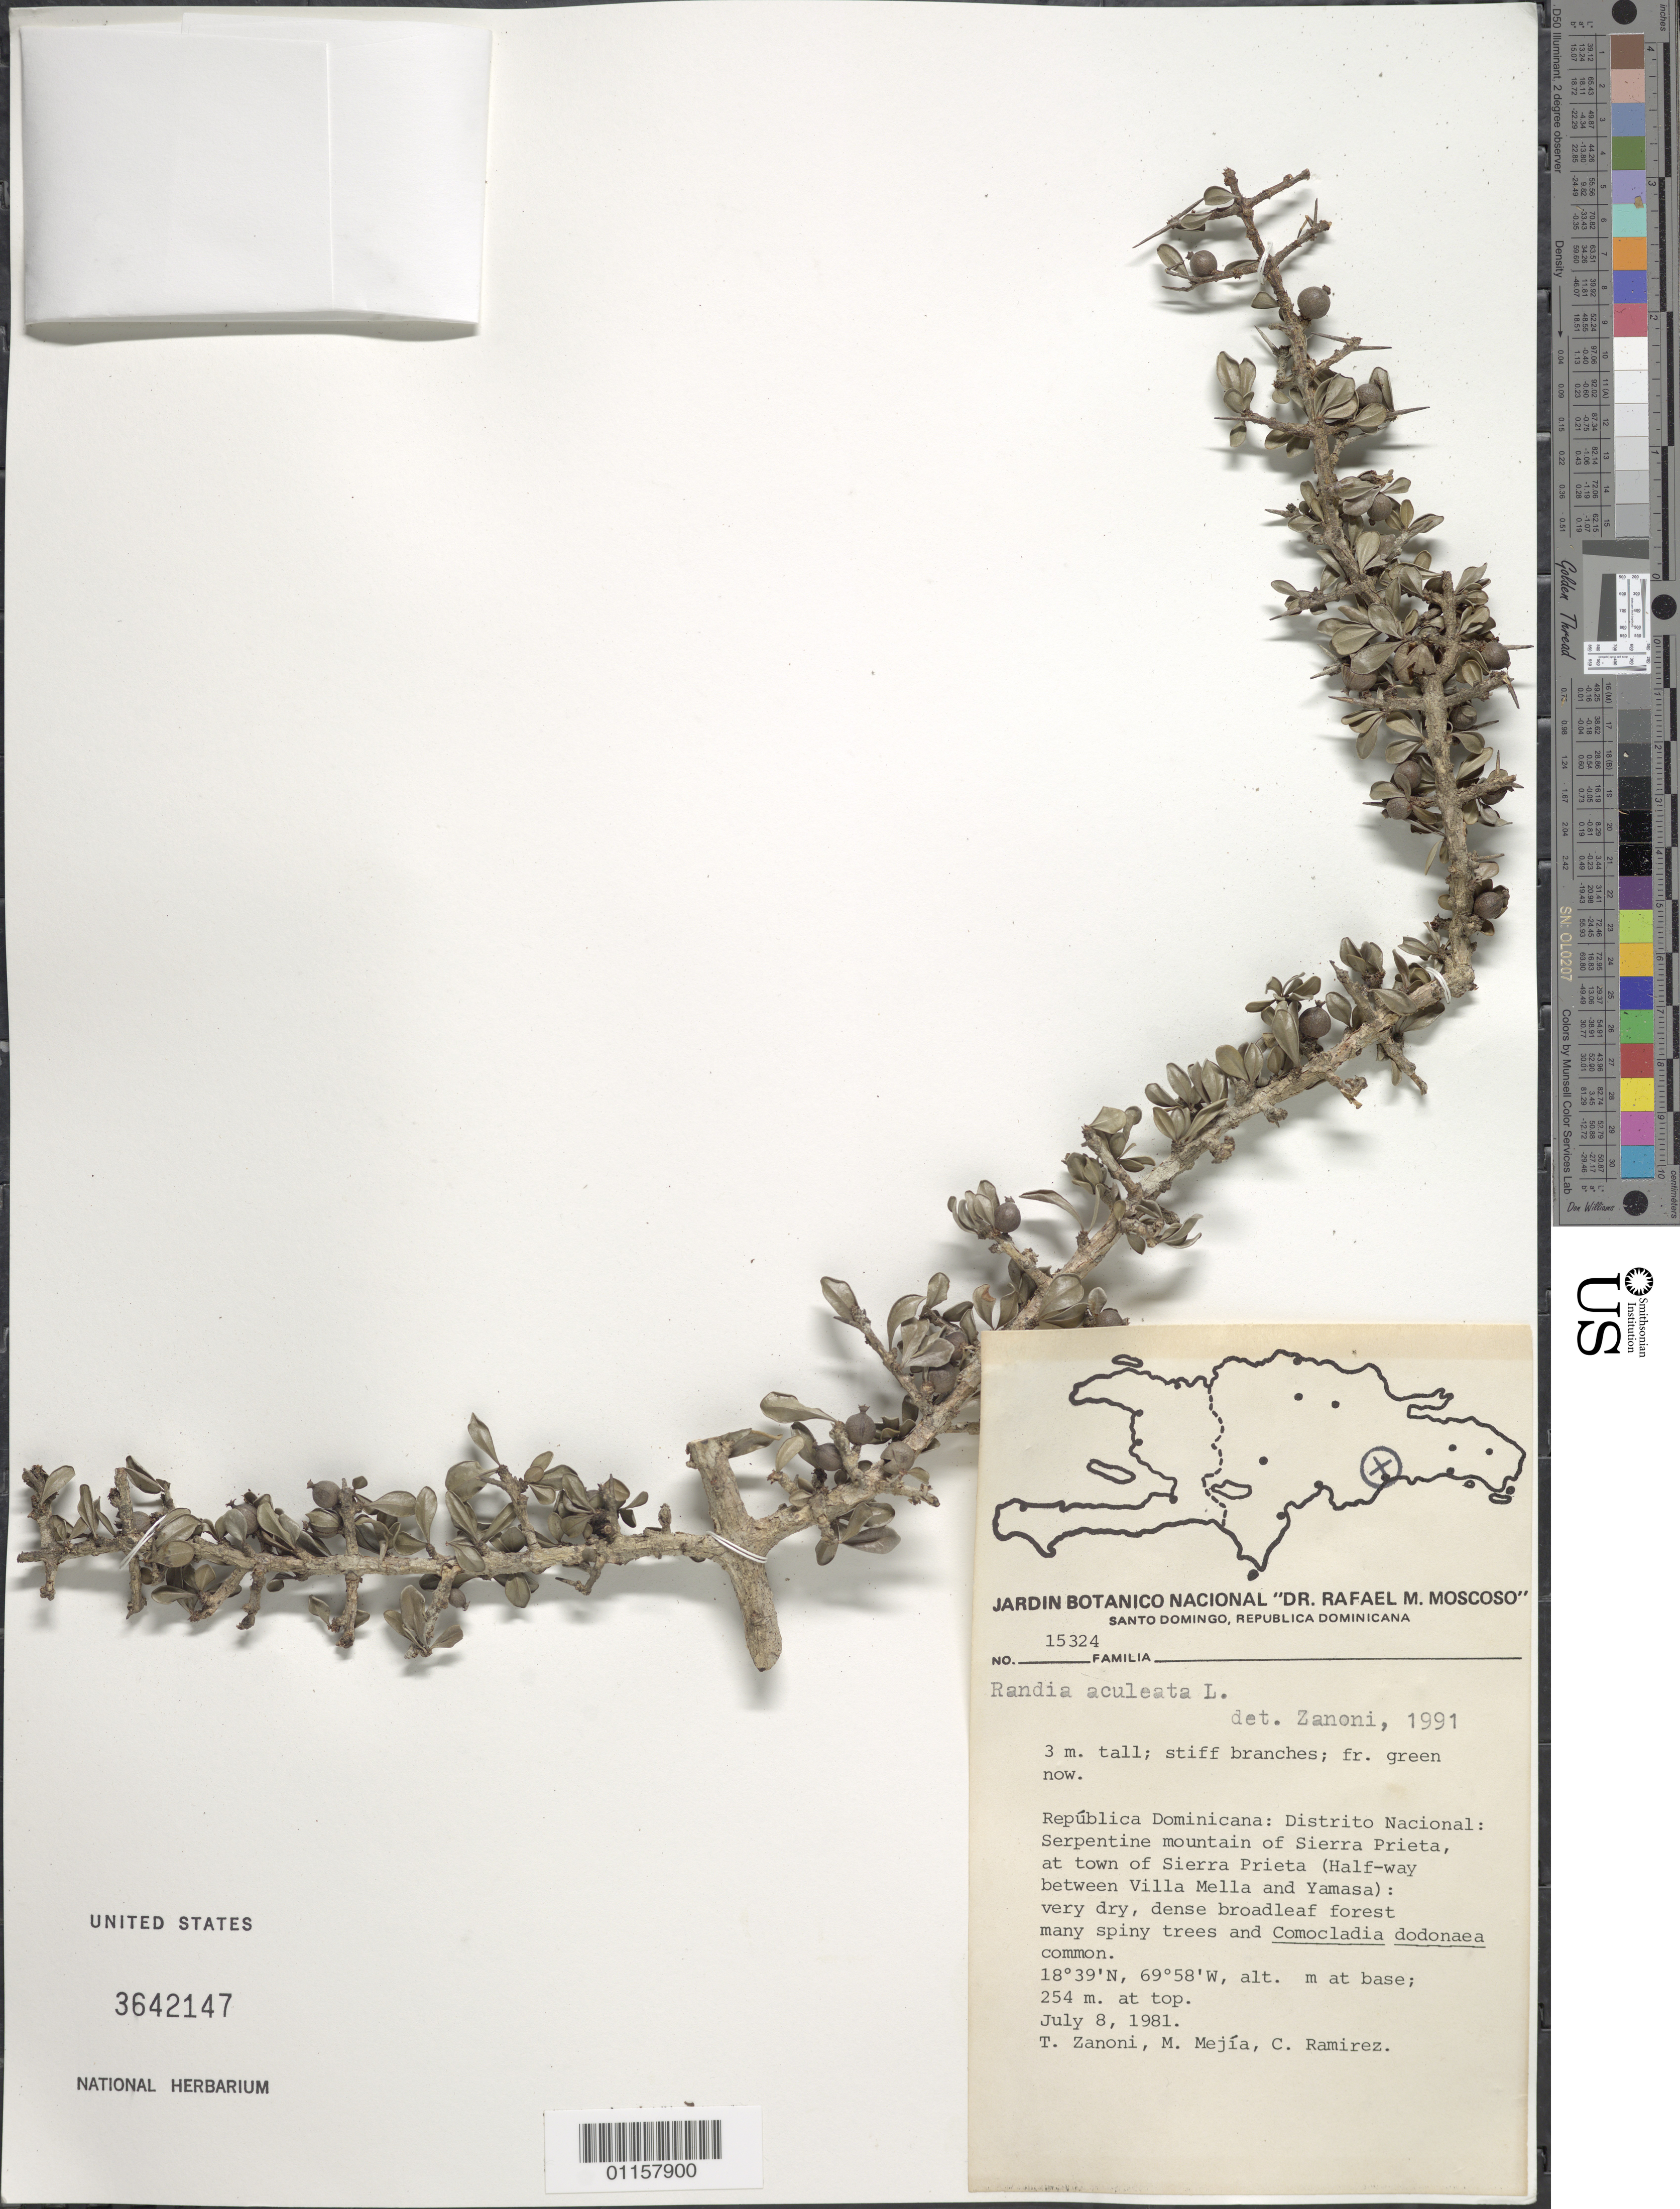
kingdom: Plantae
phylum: Tracheophyta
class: Magnoliopsida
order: Gentianales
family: Rubiaceae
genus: Randia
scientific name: Randia aculeata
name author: L.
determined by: Zanoni, T. A., (NY), New York Botanical Garden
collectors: T. A. Zanoni, M. Mejia & C. Ramirez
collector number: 15324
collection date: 1981-07-08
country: Dominican Republic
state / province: Distrito Nacional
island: Hispaniola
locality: Sierra Prieta, serpentine mountain at town of Sierra Prieta (half way between Villa Mella and Yamasa).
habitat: Very dry, dense broadleaf forest, many spiny trees and Comocladia dodonaea common.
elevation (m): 254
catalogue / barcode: US 3642147